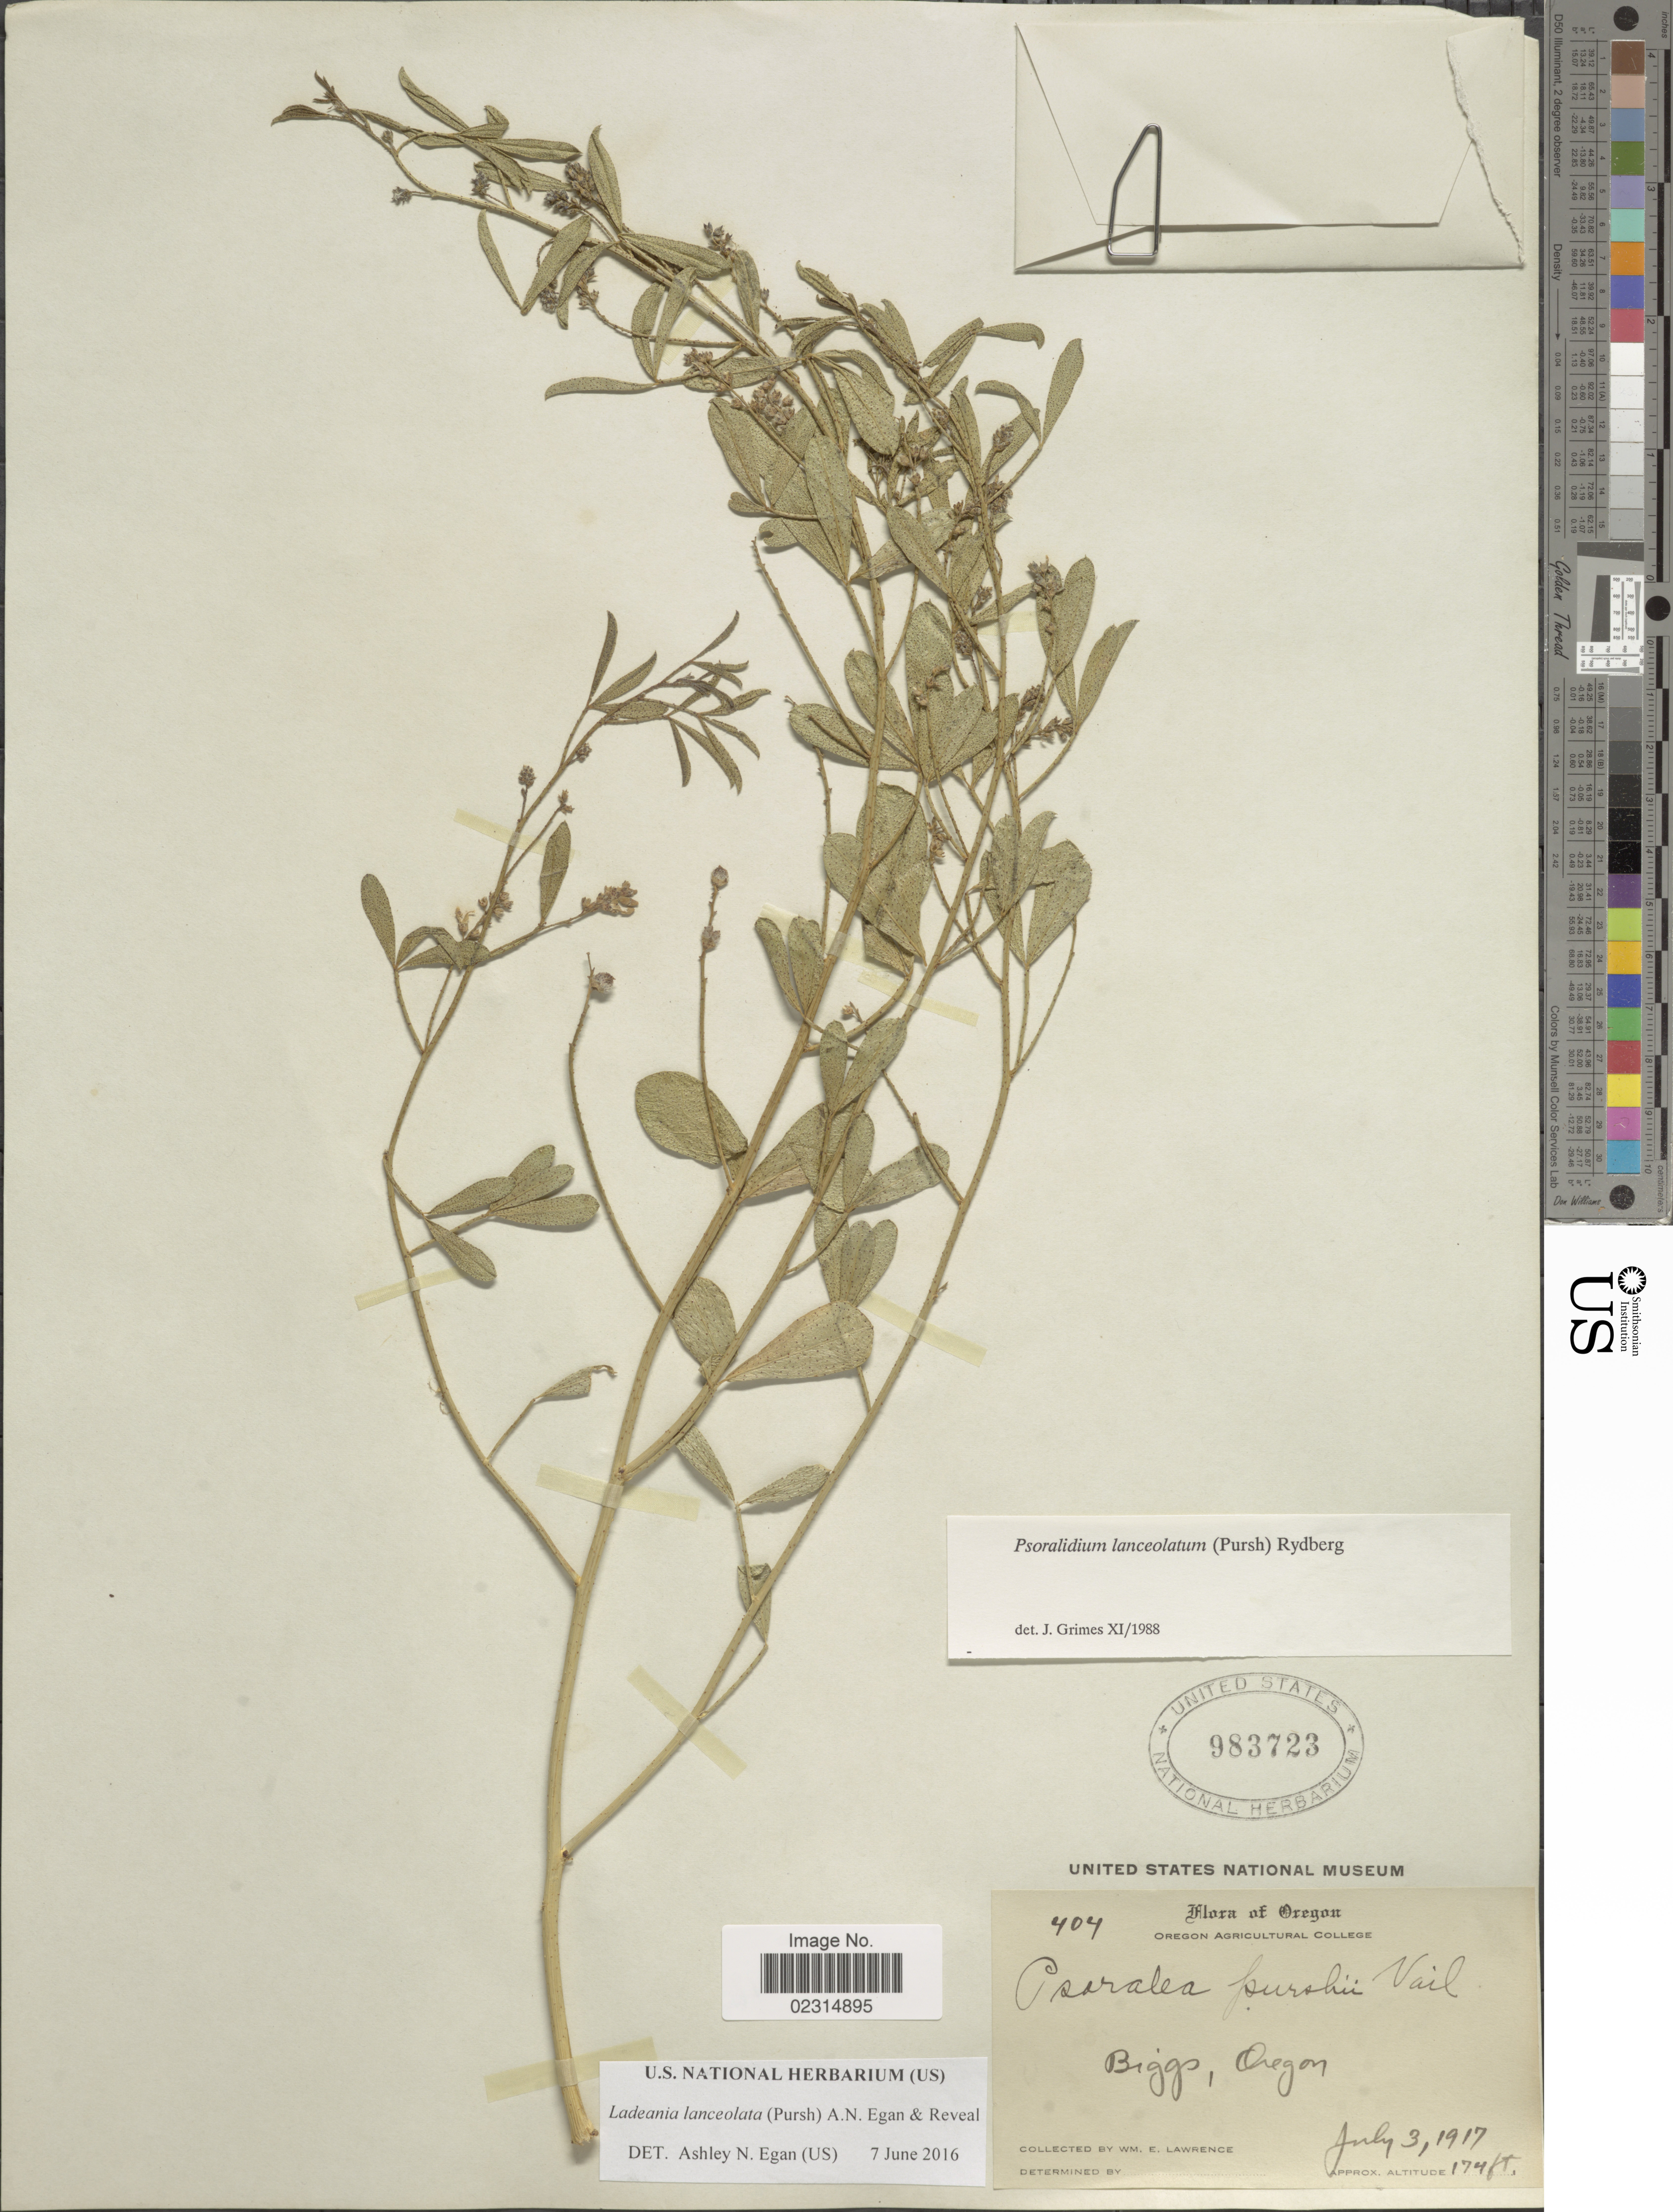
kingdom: Plantae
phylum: Tracheophyta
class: Magnoliopsida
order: Fabales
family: Fabaceae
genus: Ladeania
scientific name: Ladeania lanceolata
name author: (Pursh) A.N. Egan & Reveal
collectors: W. Lawrence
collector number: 404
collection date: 1917-07-03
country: United States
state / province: Oregon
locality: Biggs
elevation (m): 53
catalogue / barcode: US 983723